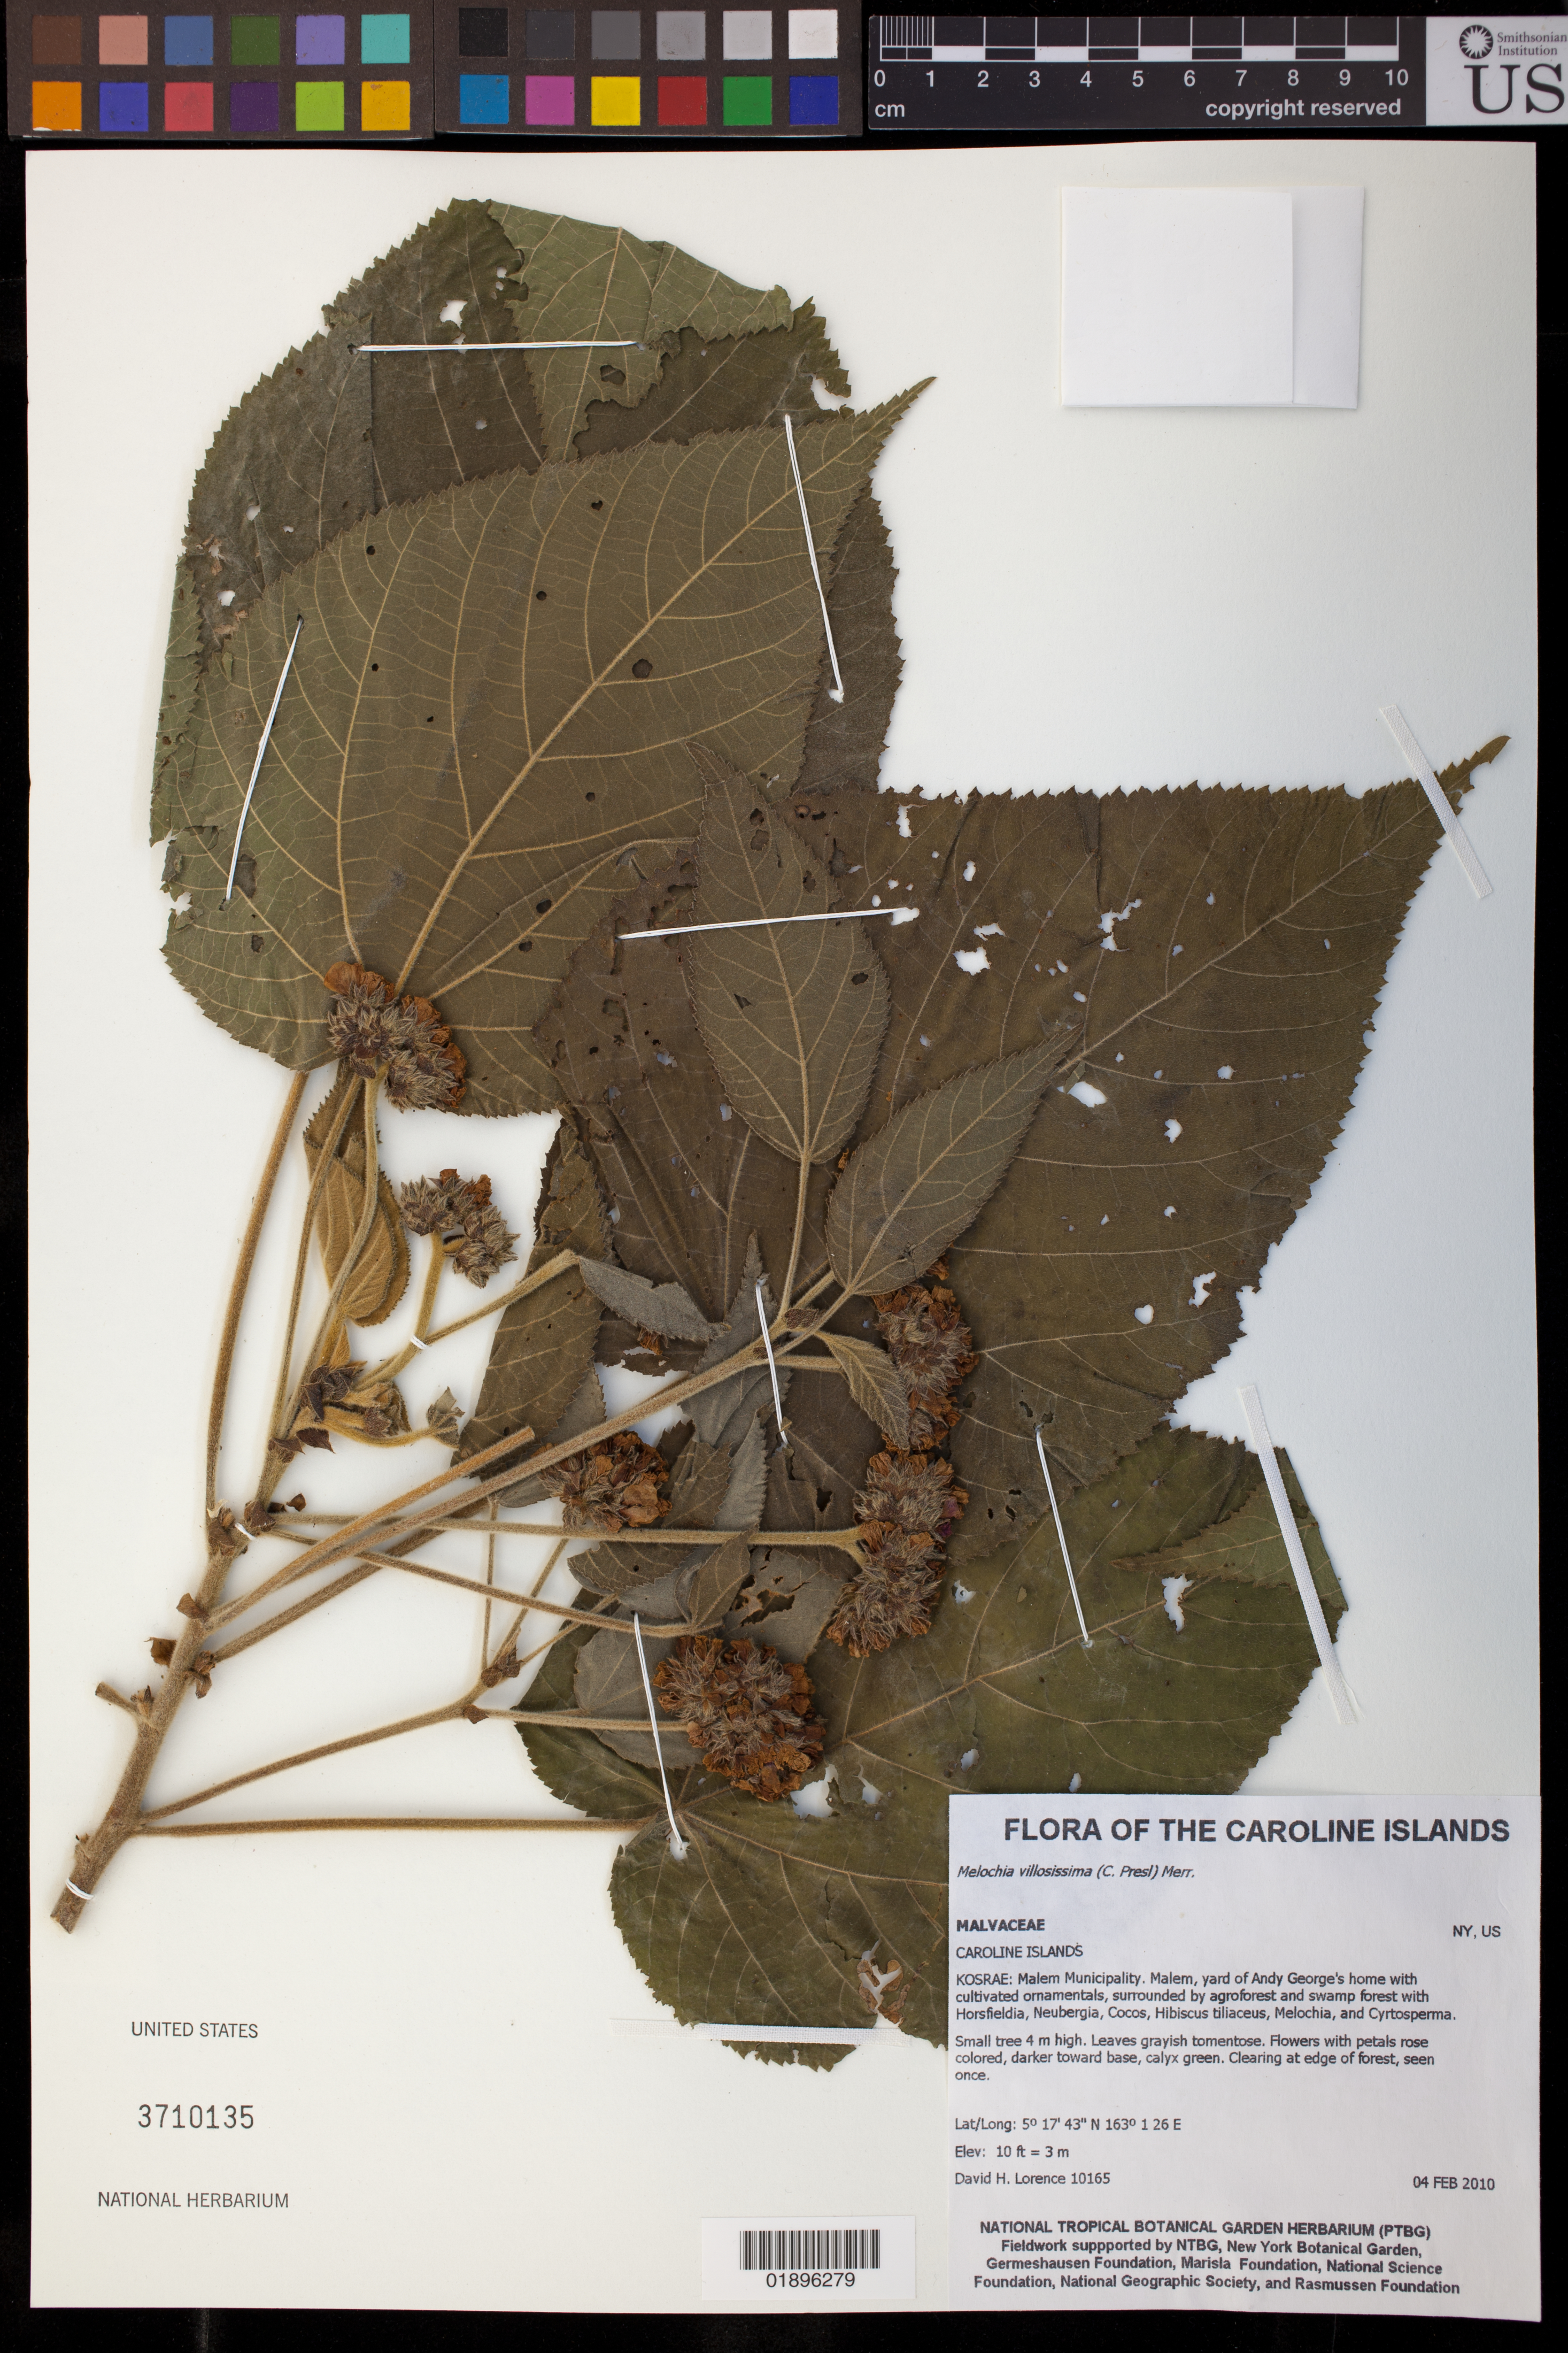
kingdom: Plantae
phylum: Tracheophyta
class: Magnoliopsida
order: Malvales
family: Malvaceae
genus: Melochia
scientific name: Melochia villosissima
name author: (C. Presl) Merr.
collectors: D. Lorence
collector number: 10165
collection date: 2010-02-04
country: Micronesia, Federated States of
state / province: Kosrae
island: Kosrae [Kusaie]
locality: Malem Municipality, Malem, yard of Andy George's home with cultivated ornamentals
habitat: Surrounded by agroforest and swamp forest.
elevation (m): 3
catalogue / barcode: US 3710135